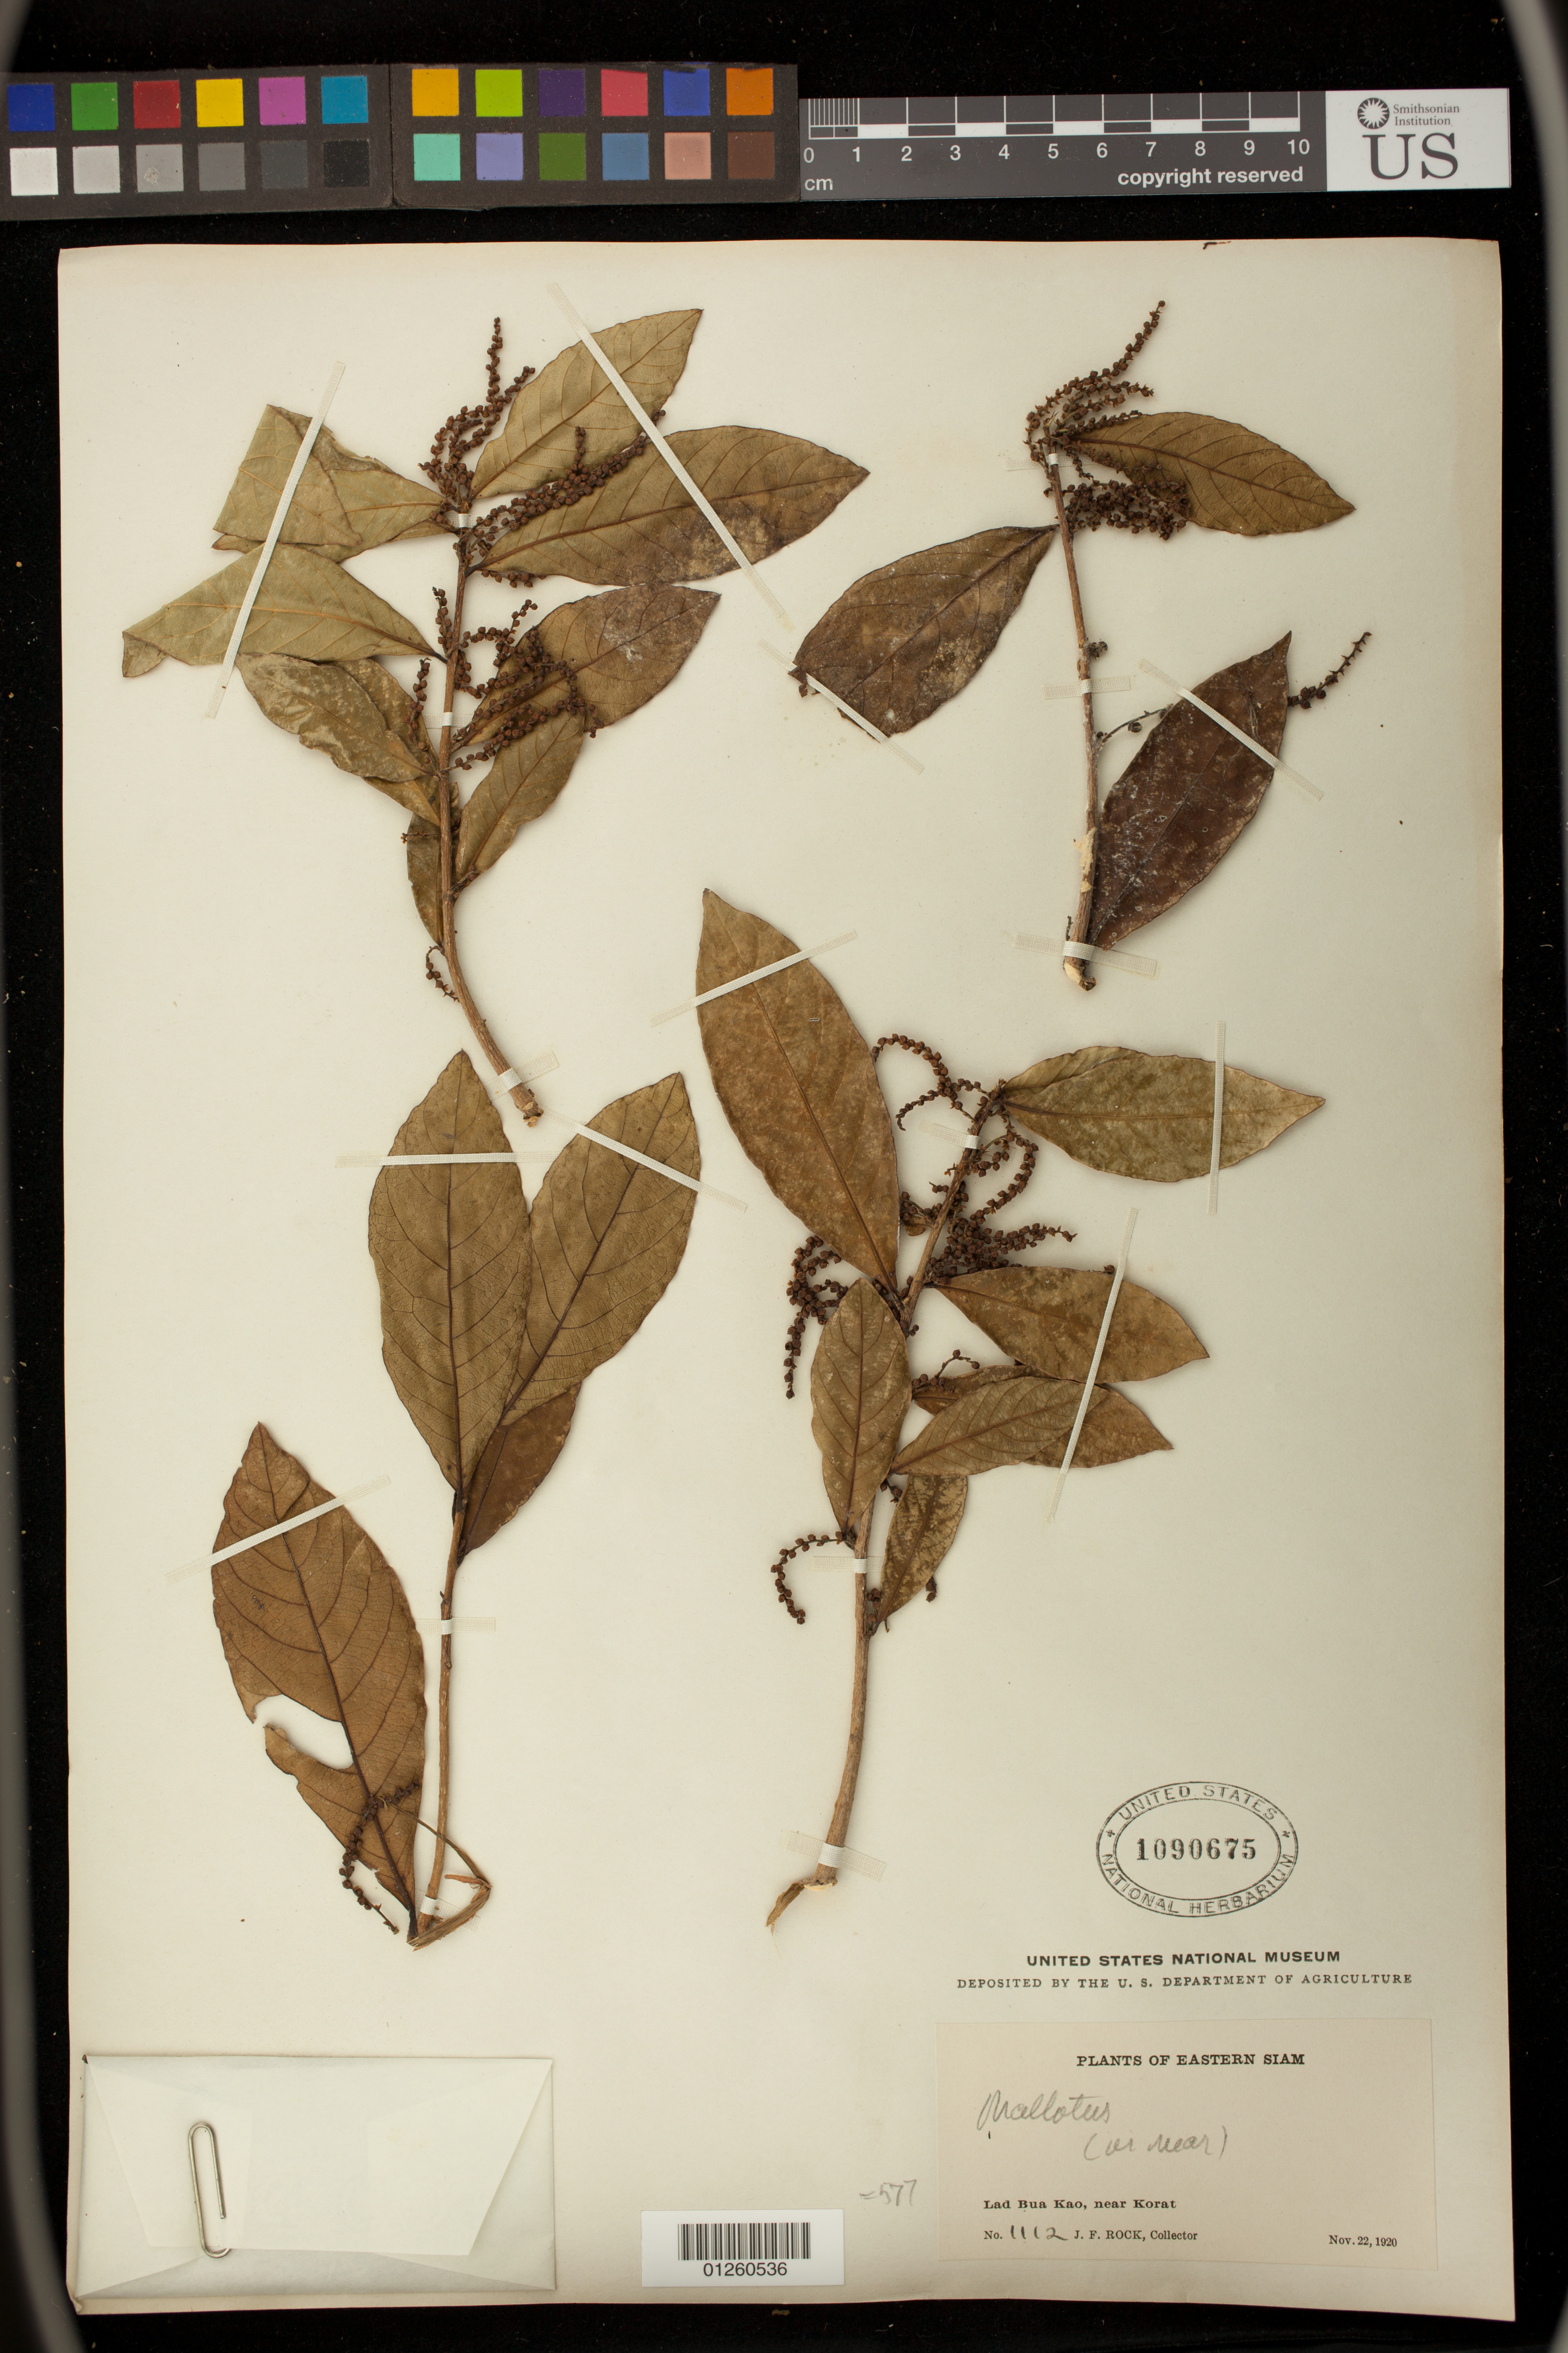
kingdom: Plantae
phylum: Tracheophyta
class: Magnoliopsida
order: Malpighiales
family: Euphorbiaceae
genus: Mallotus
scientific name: Mallotus sp.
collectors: J. F. Rock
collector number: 1112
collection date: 1920-11-22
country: Thailand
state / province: Nakhon Ratchasima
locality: Lad Bua Kao, near Korat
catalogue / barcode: US 1090675